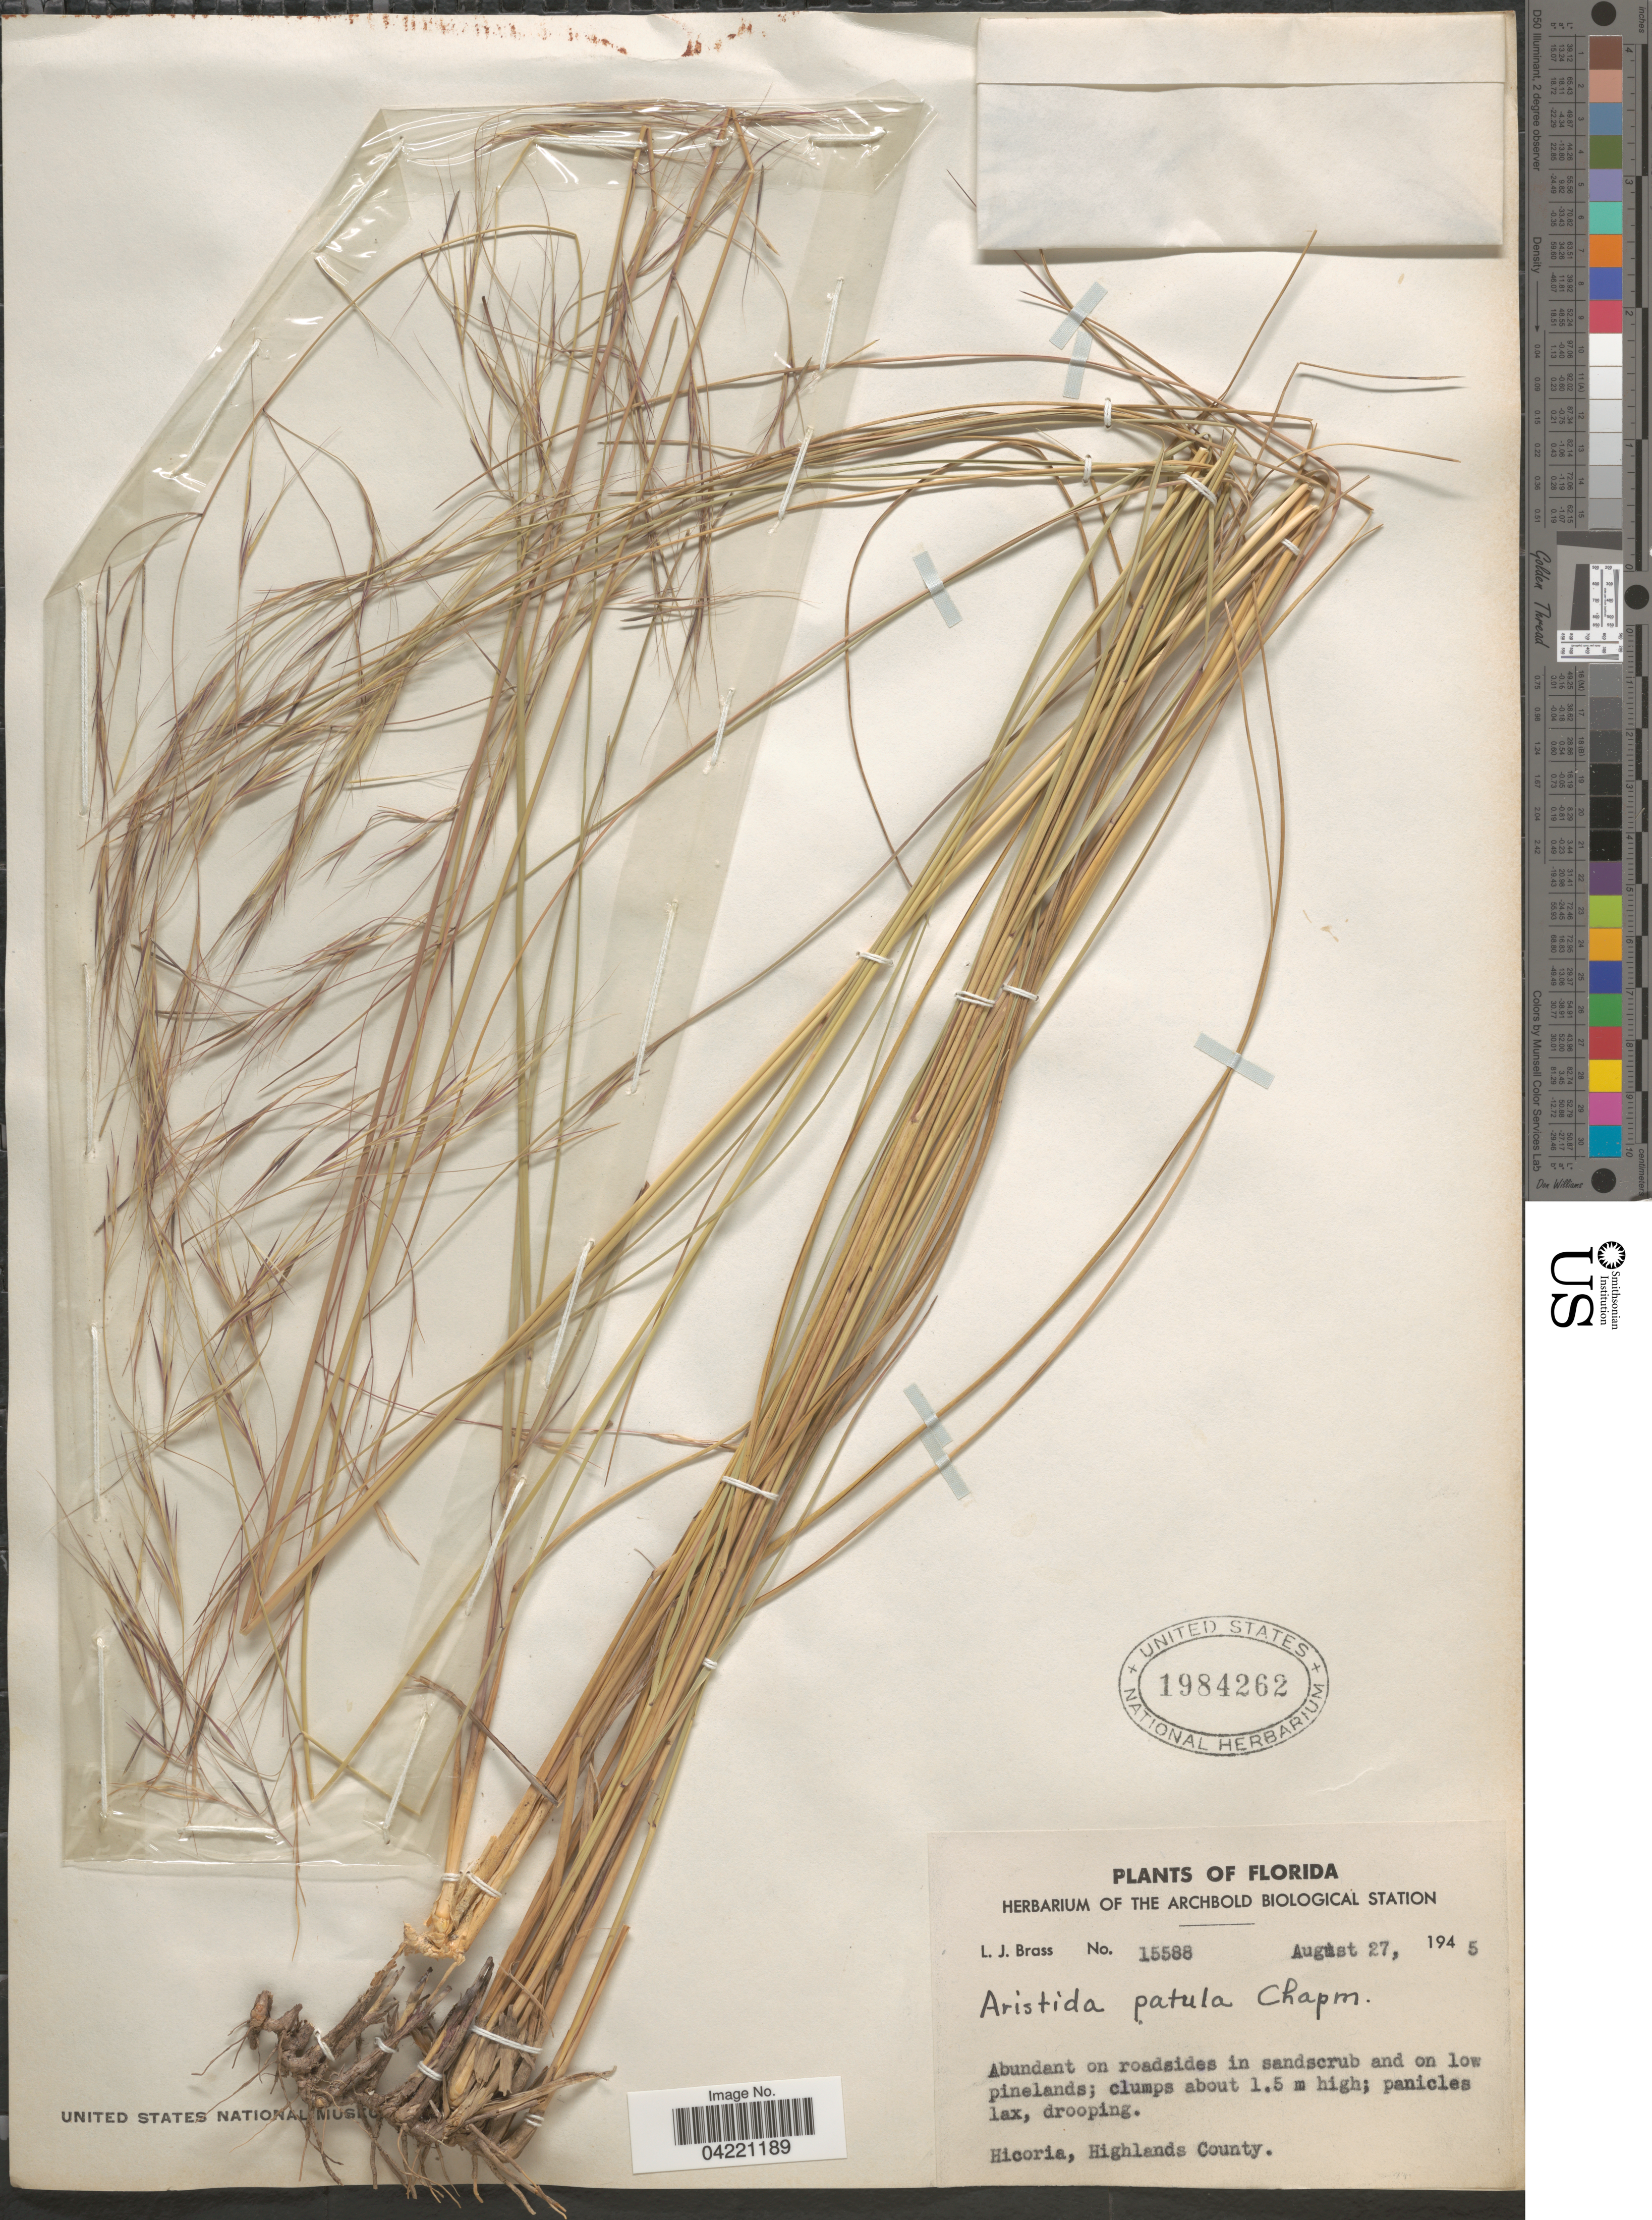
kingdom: Plantae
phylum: Tracheophyta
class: Liliopsida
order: Poales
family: Poaceae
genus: Aristida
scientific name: Aristida patula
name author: Chapm. ex Nash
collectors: L. J. Brass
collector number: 15588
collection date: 1945-08-27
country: United States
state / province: Florida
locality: Hicoria, Highlands County.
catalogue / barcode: US 1984262